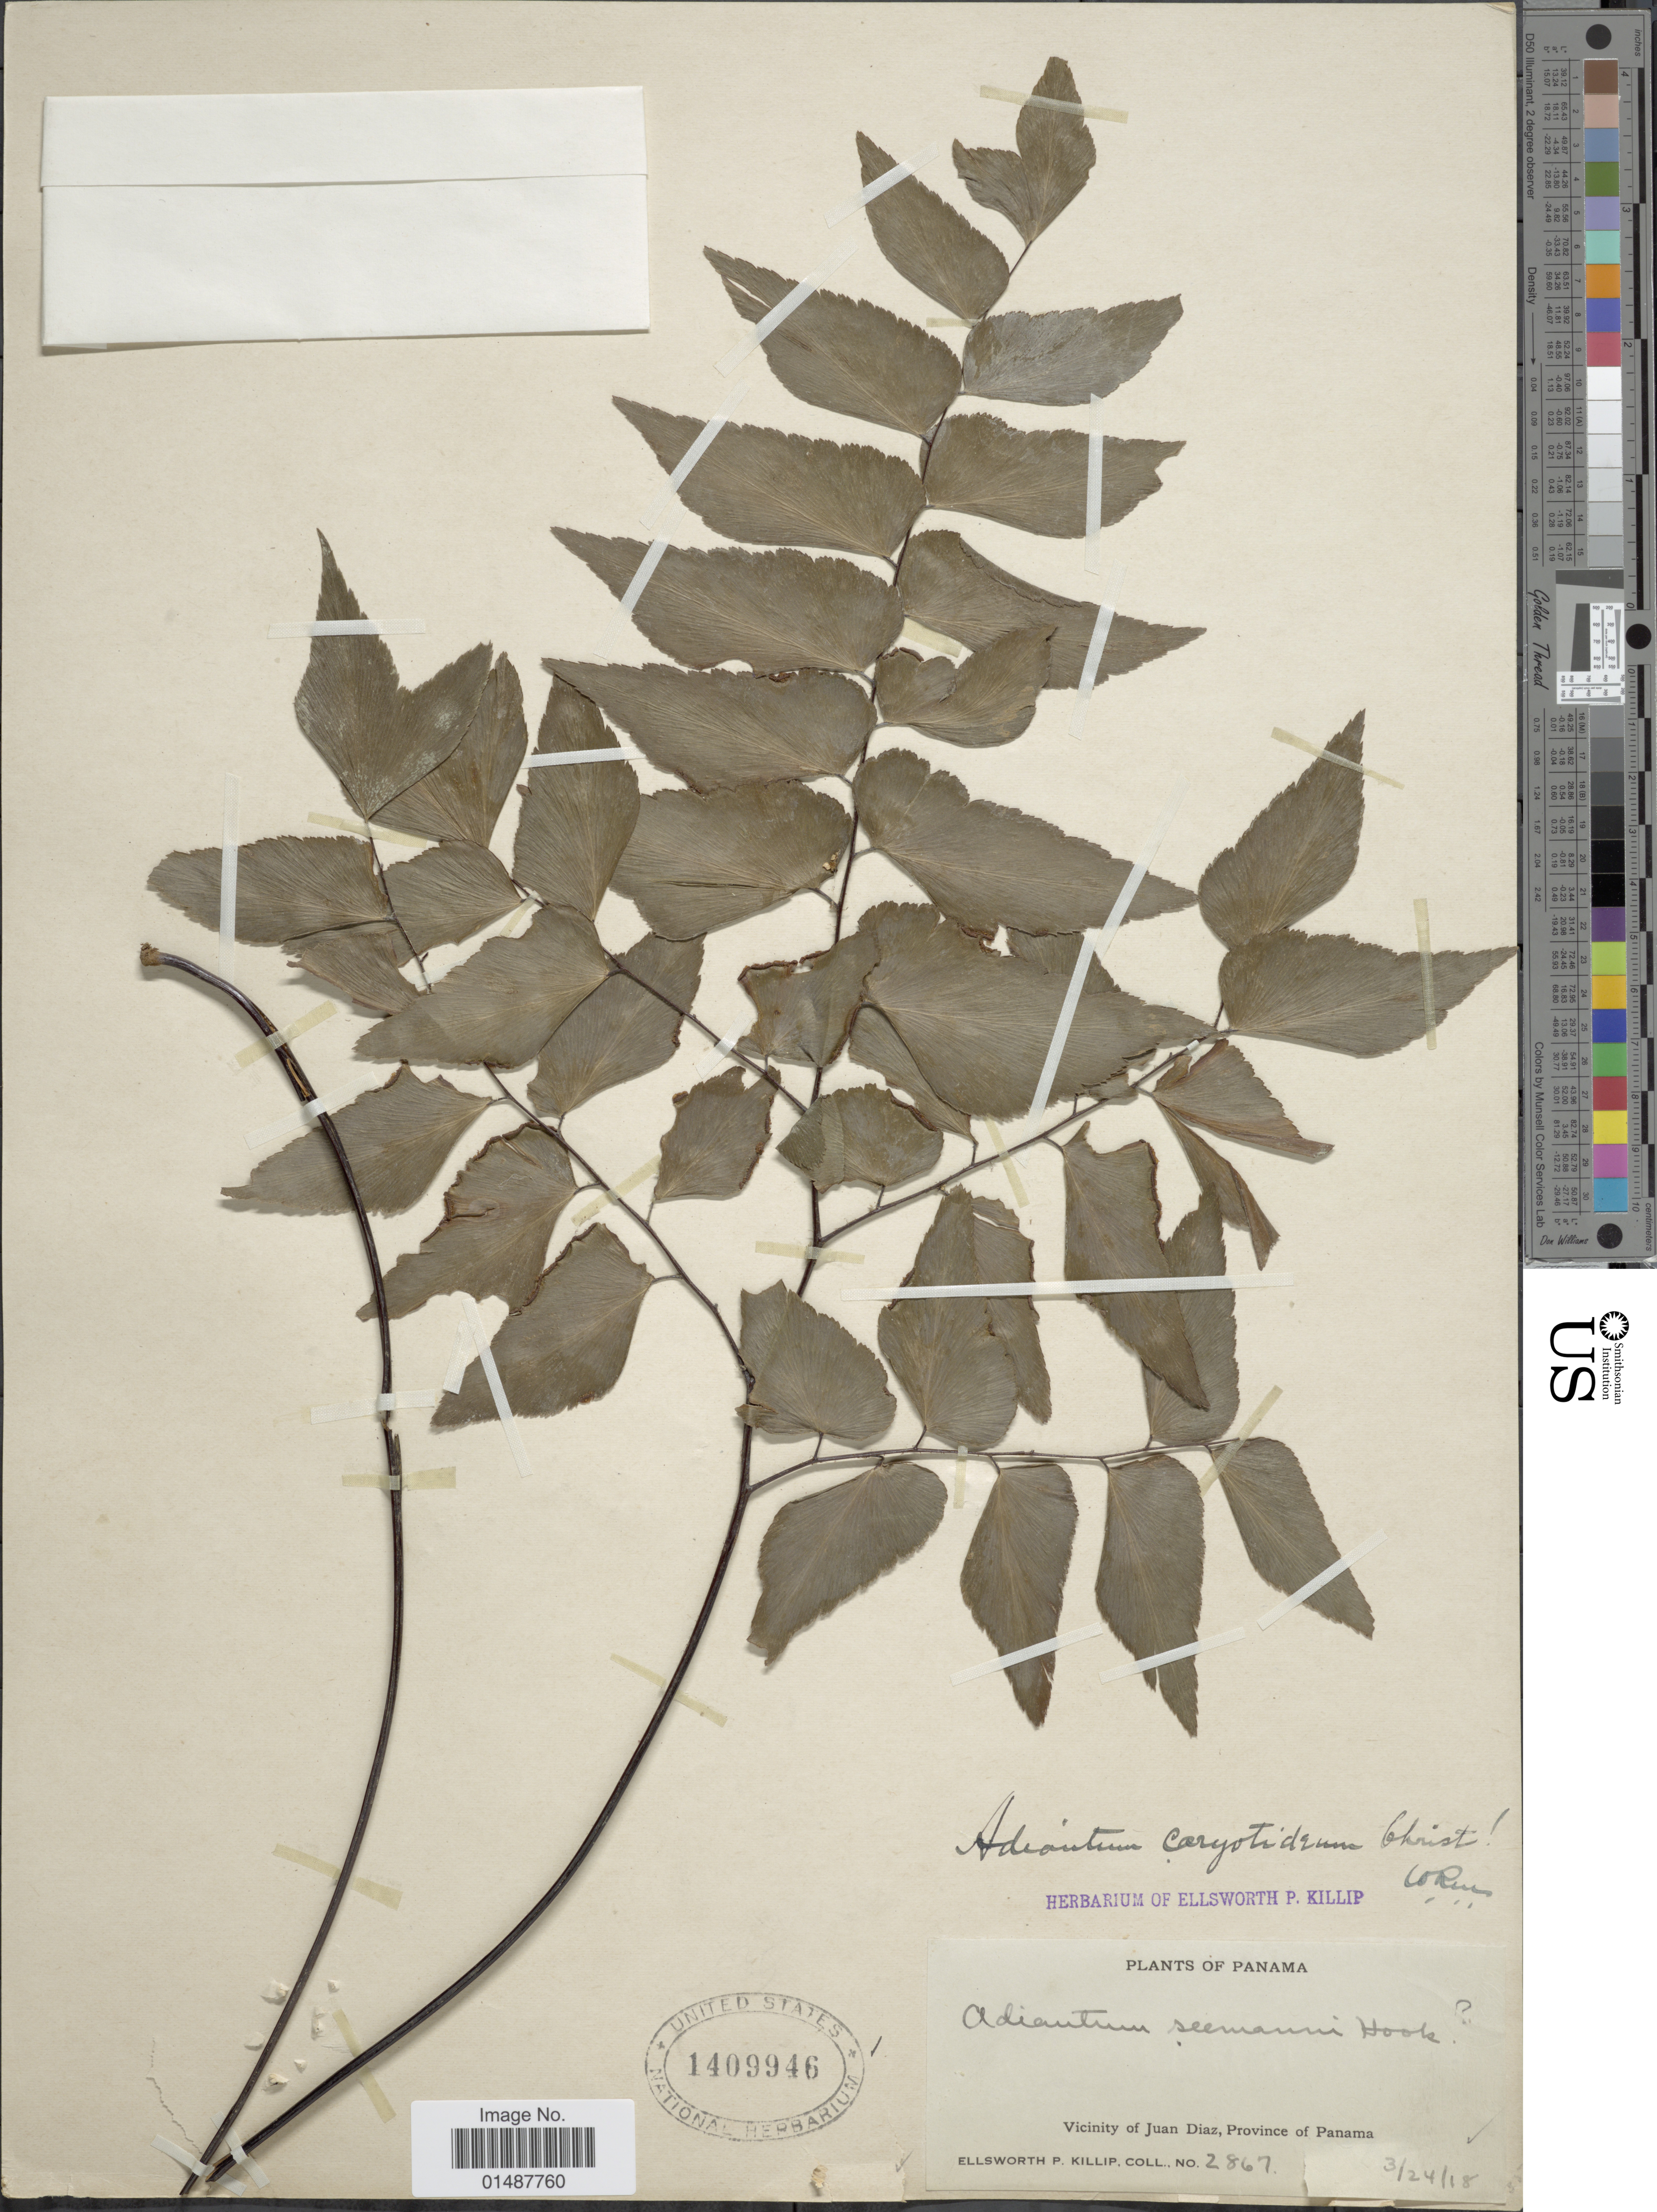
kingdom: Plantae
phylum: Tracheophyta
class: Polypodiopsida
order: Polypodiales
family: Pteridaceae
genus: Adiantum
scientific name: Adiantum caryotideum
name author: Christ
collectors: E. P. Killip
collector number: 2867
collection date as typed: Transcribed d/m/y: 24/3/18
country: Panama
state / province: Panamá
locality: Vicinity of Juan Diaz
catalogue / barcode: US 1409946